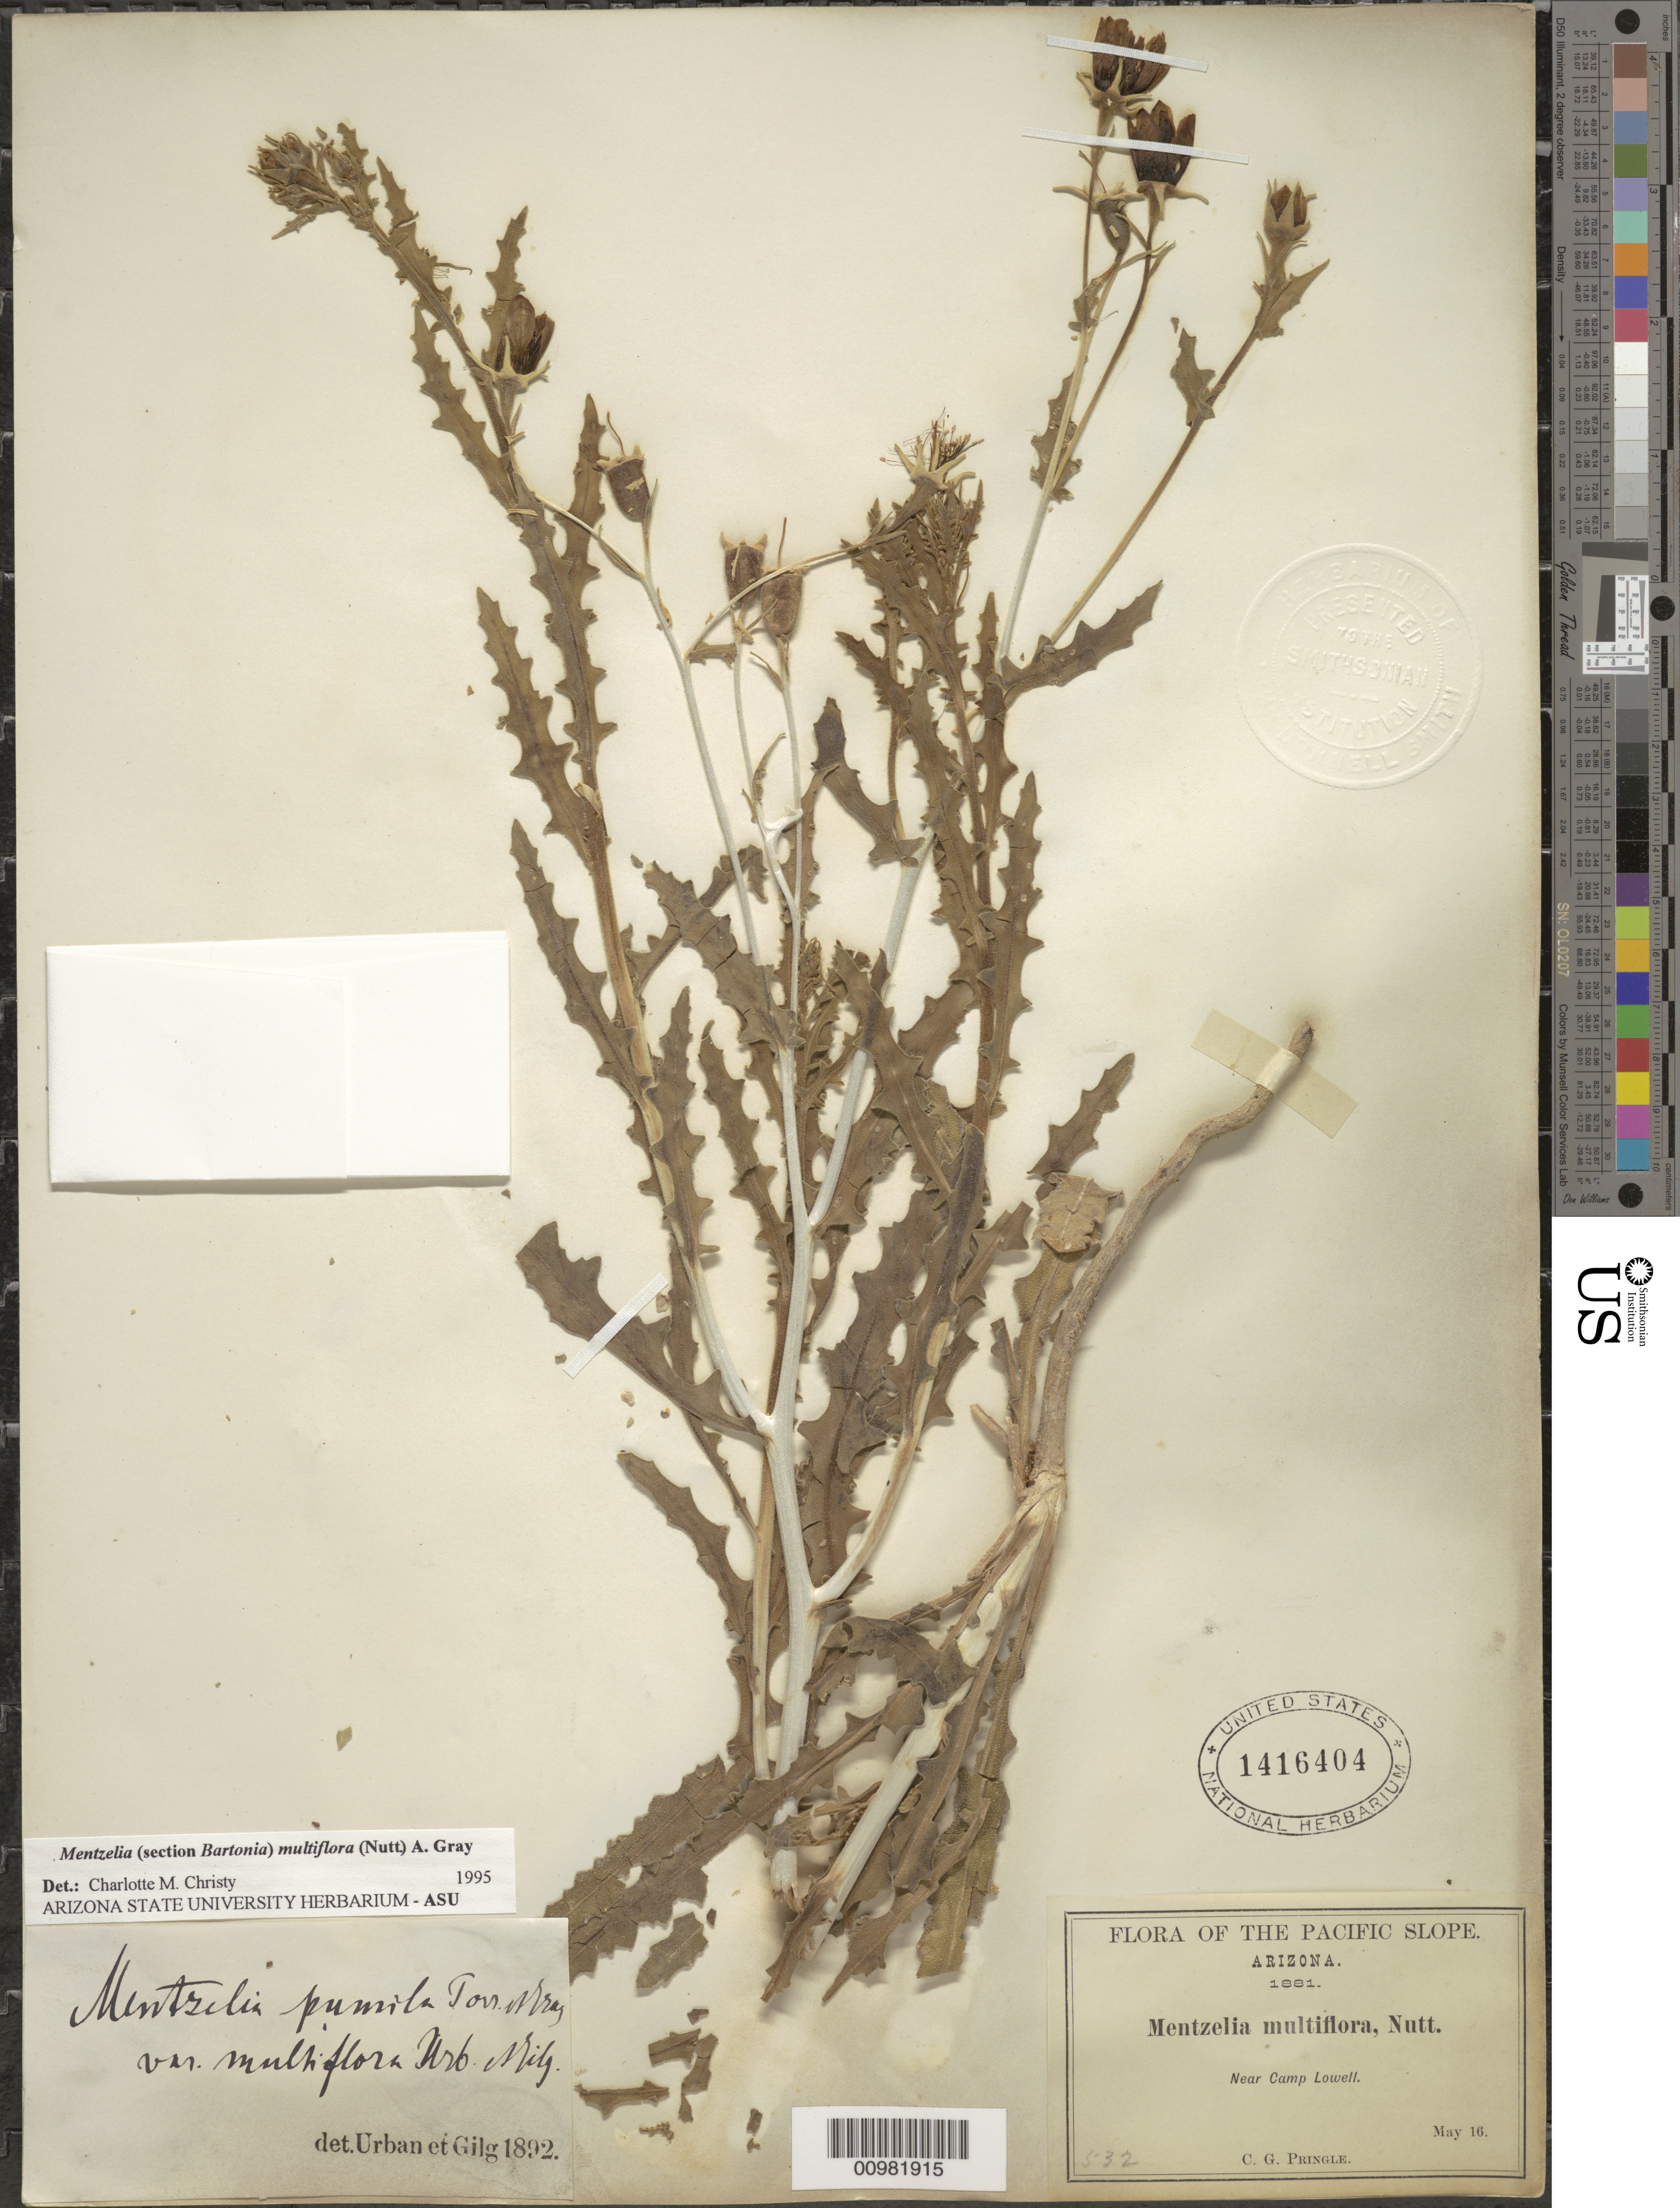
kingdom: Plantae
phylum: Tracheophyta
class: Magnoliopsida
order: Cornales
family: Loasaceae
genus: Mentzelia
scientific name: Mentzelia multiflora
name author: (Nutt.) A. Gray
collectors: C. G. Pringle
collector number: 532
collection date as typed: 16 May 1881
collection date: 1881-05-16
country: United States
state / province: Arizona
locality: Near Camp Lowell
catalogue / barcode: US 1416404